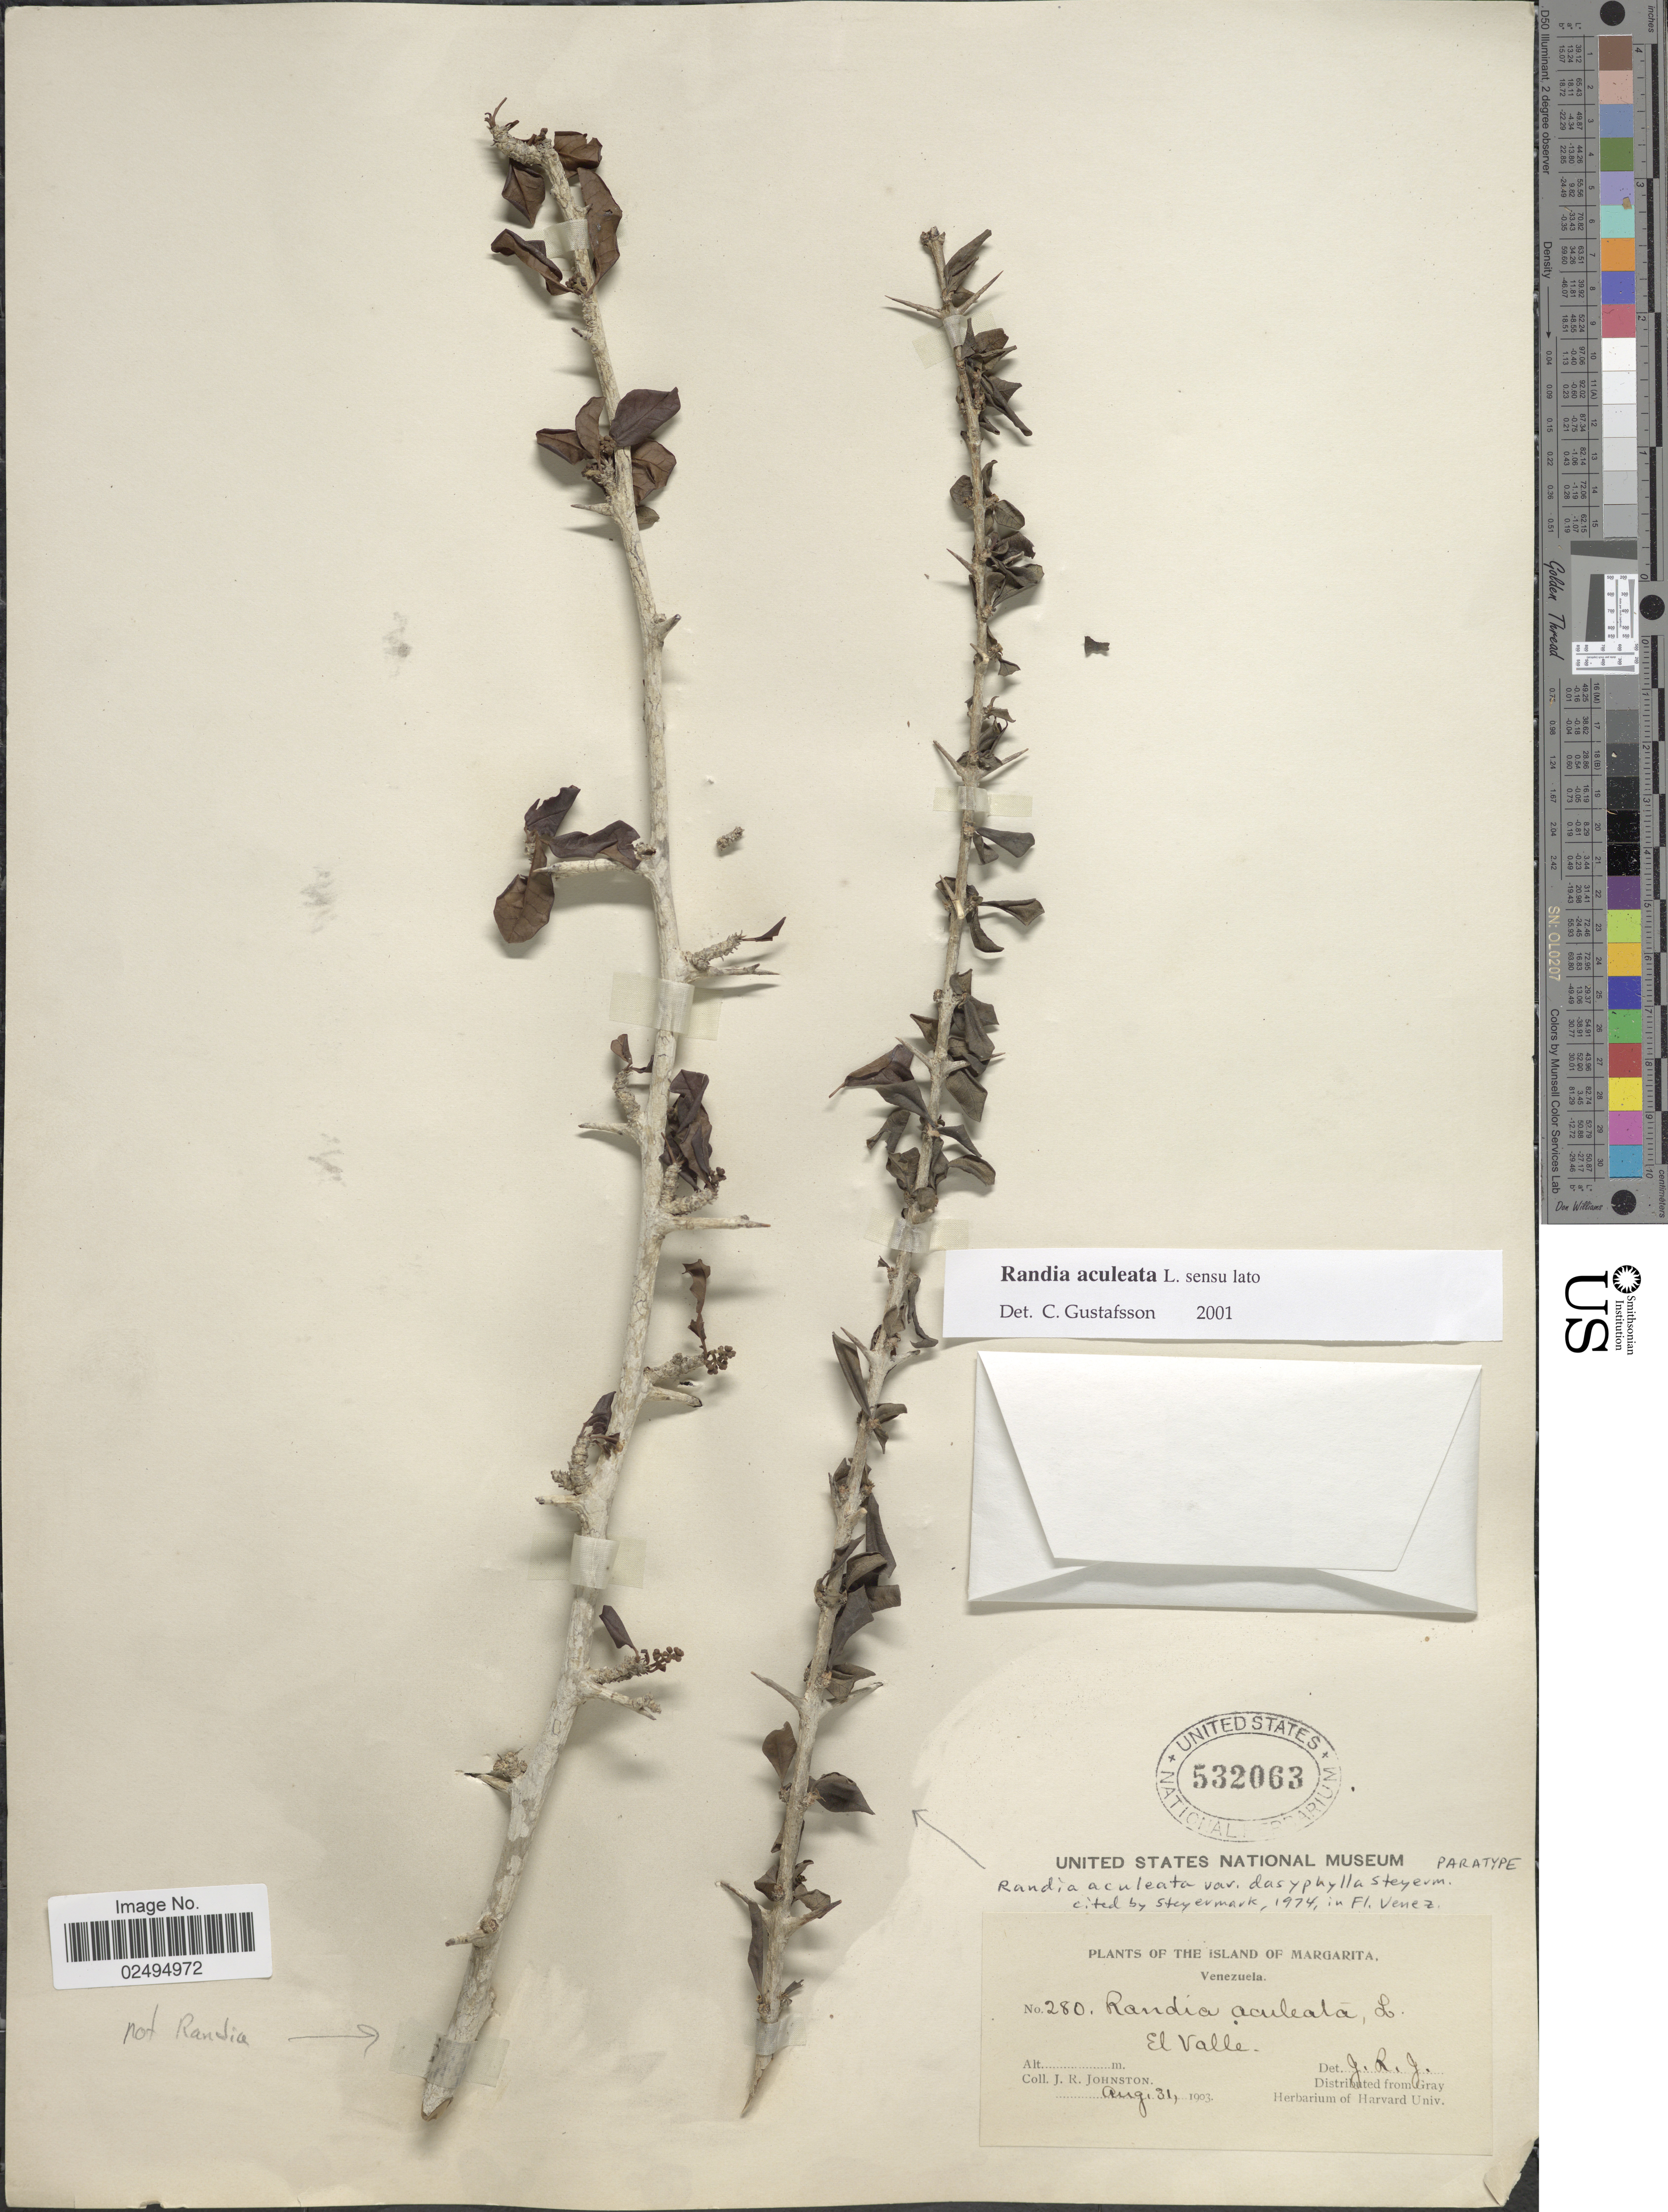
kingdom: Plantae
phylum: Tracheophyta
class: Magnoliopsida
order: Gentianales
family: Rubiaceae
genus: Randia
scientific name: Randia aculeata var. dasyphylla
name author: Steyerm.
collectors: J. Johnston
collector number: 280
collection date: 1903-08-31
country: Venezuela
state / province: Nueva Esparta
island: Margarita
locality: Island of Margarita, El Valle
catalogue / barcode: US 532063